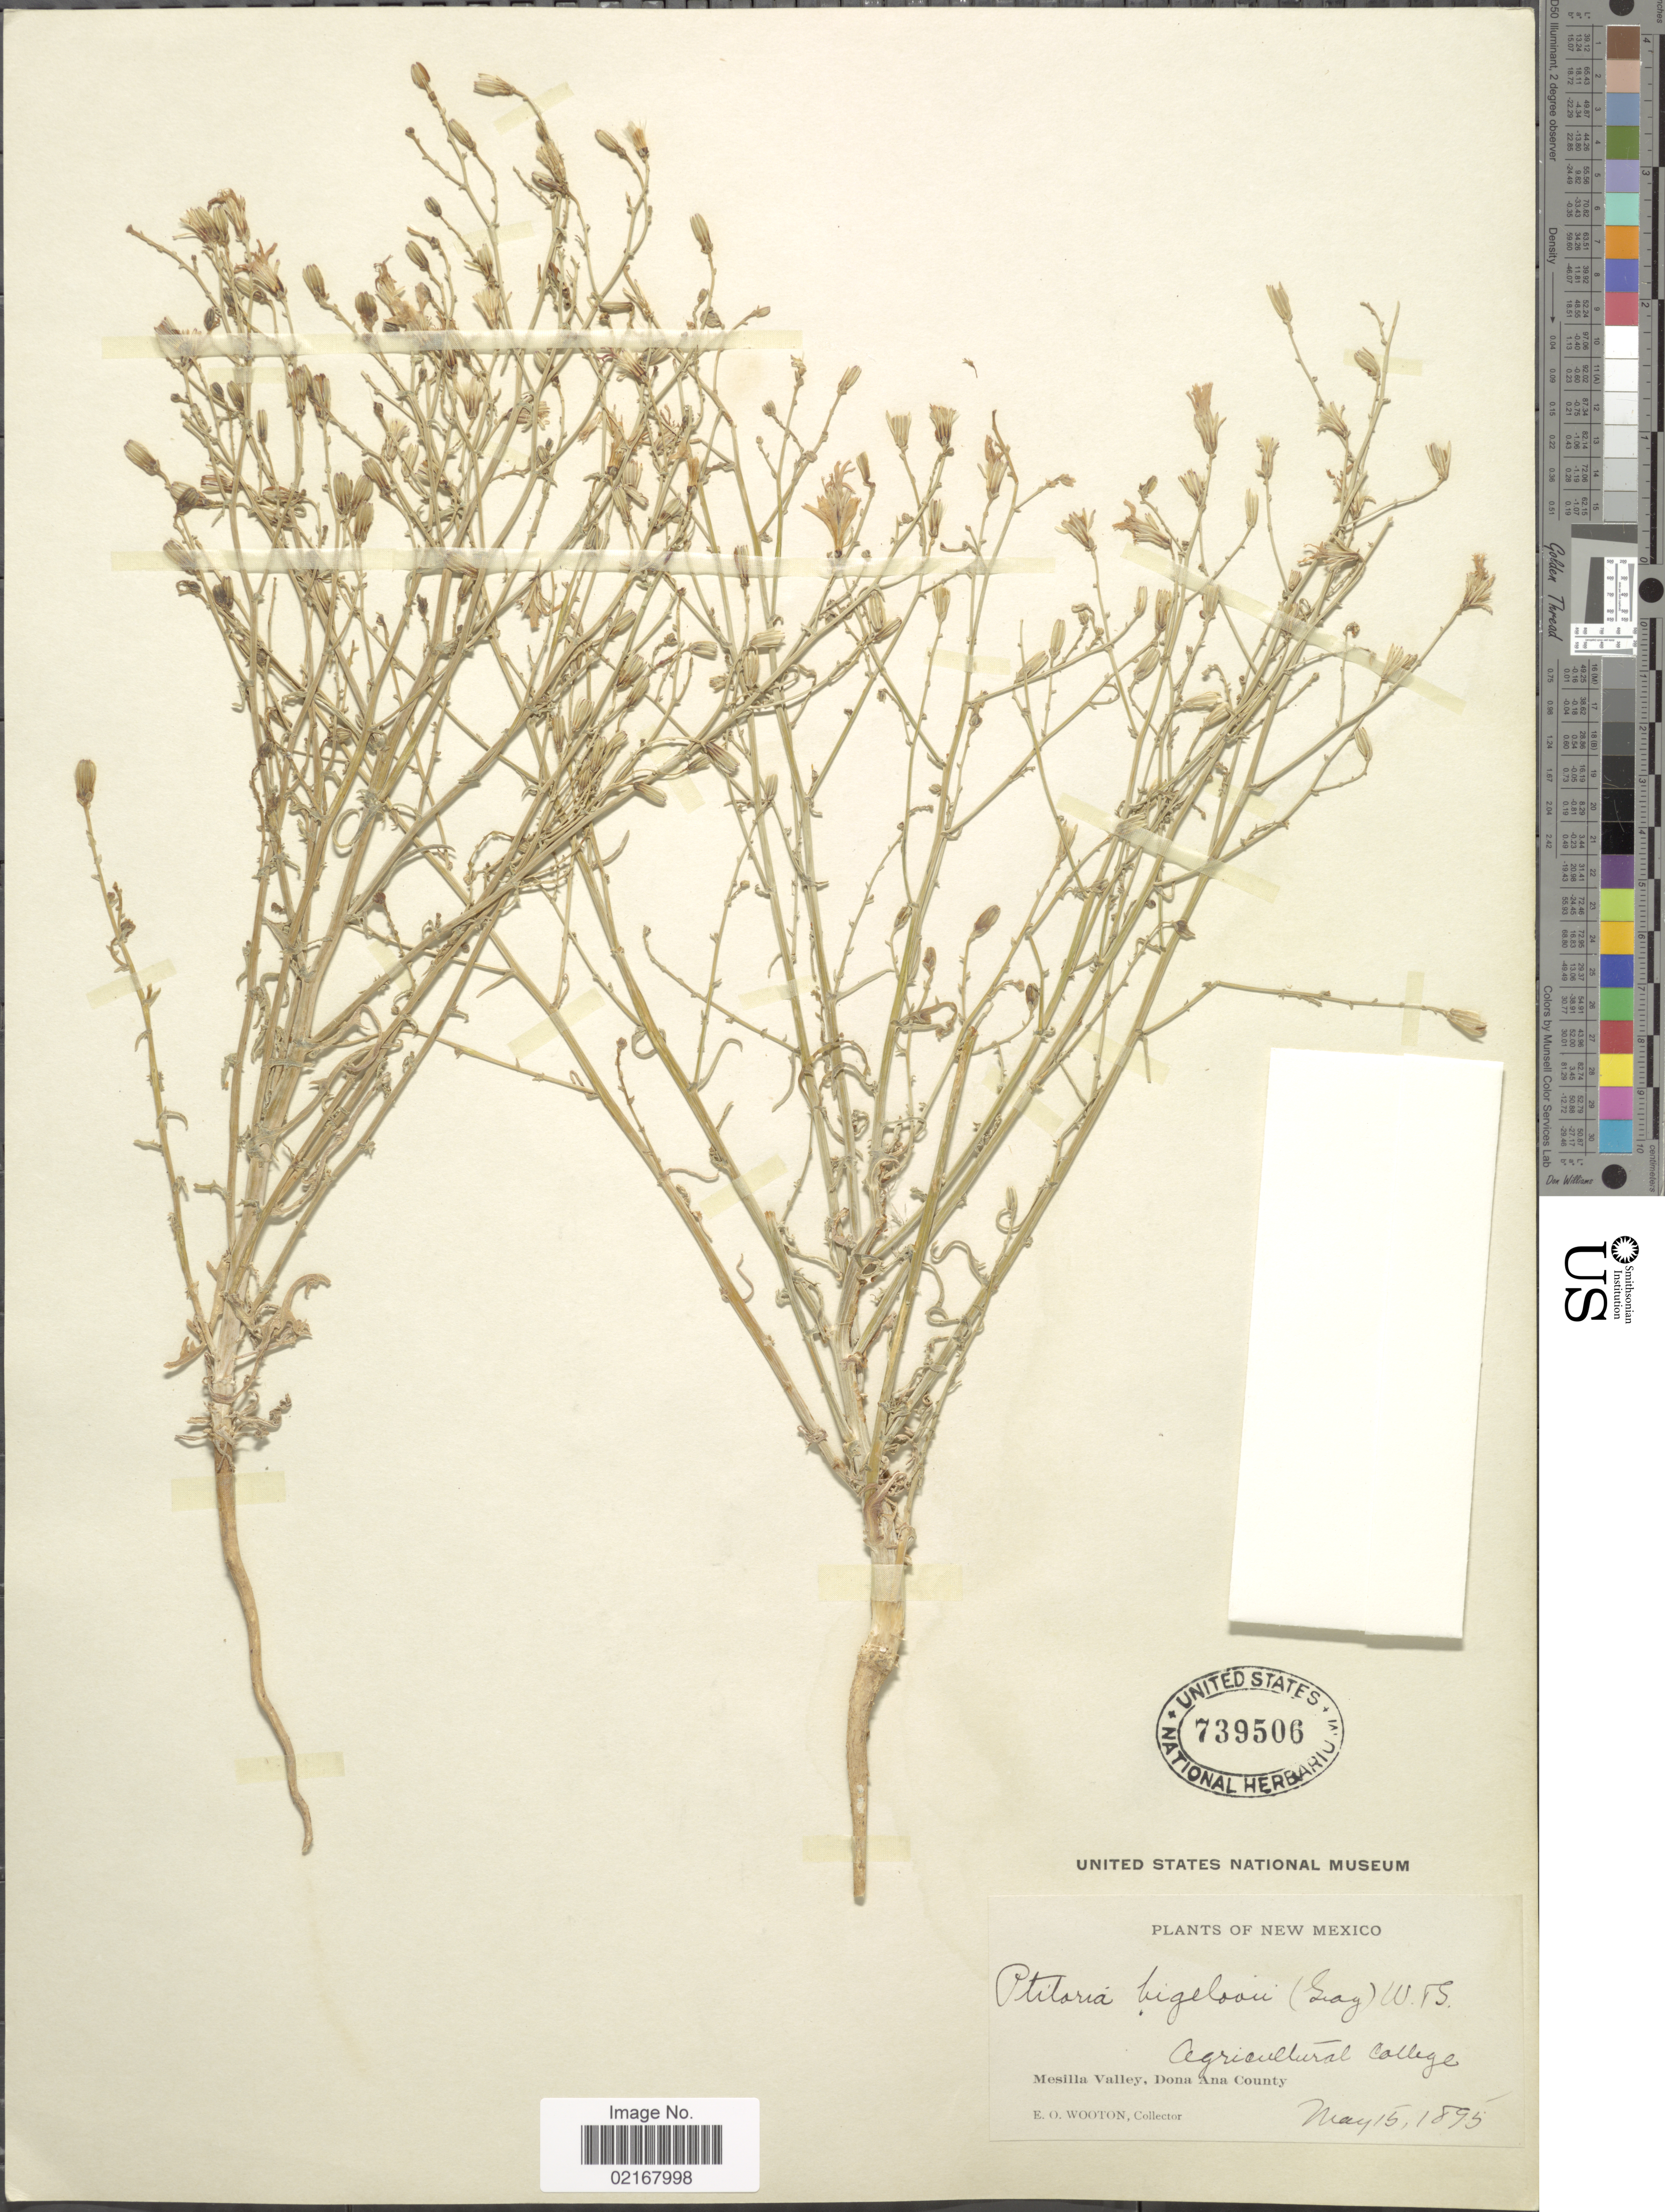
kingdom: Plantae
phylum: Tracheophyta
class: Magnoliopsida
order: Asterales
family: Asteraceae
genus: Stephanomeria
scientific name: Stephanomeria exigua subsp. exigua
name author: Nutt.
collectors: E. O. Wooton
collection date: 1895-05-15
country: United States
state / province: New Mexico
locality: Agricultural College. Mesilla Valley, Dona Ana County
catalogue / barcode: US 739506